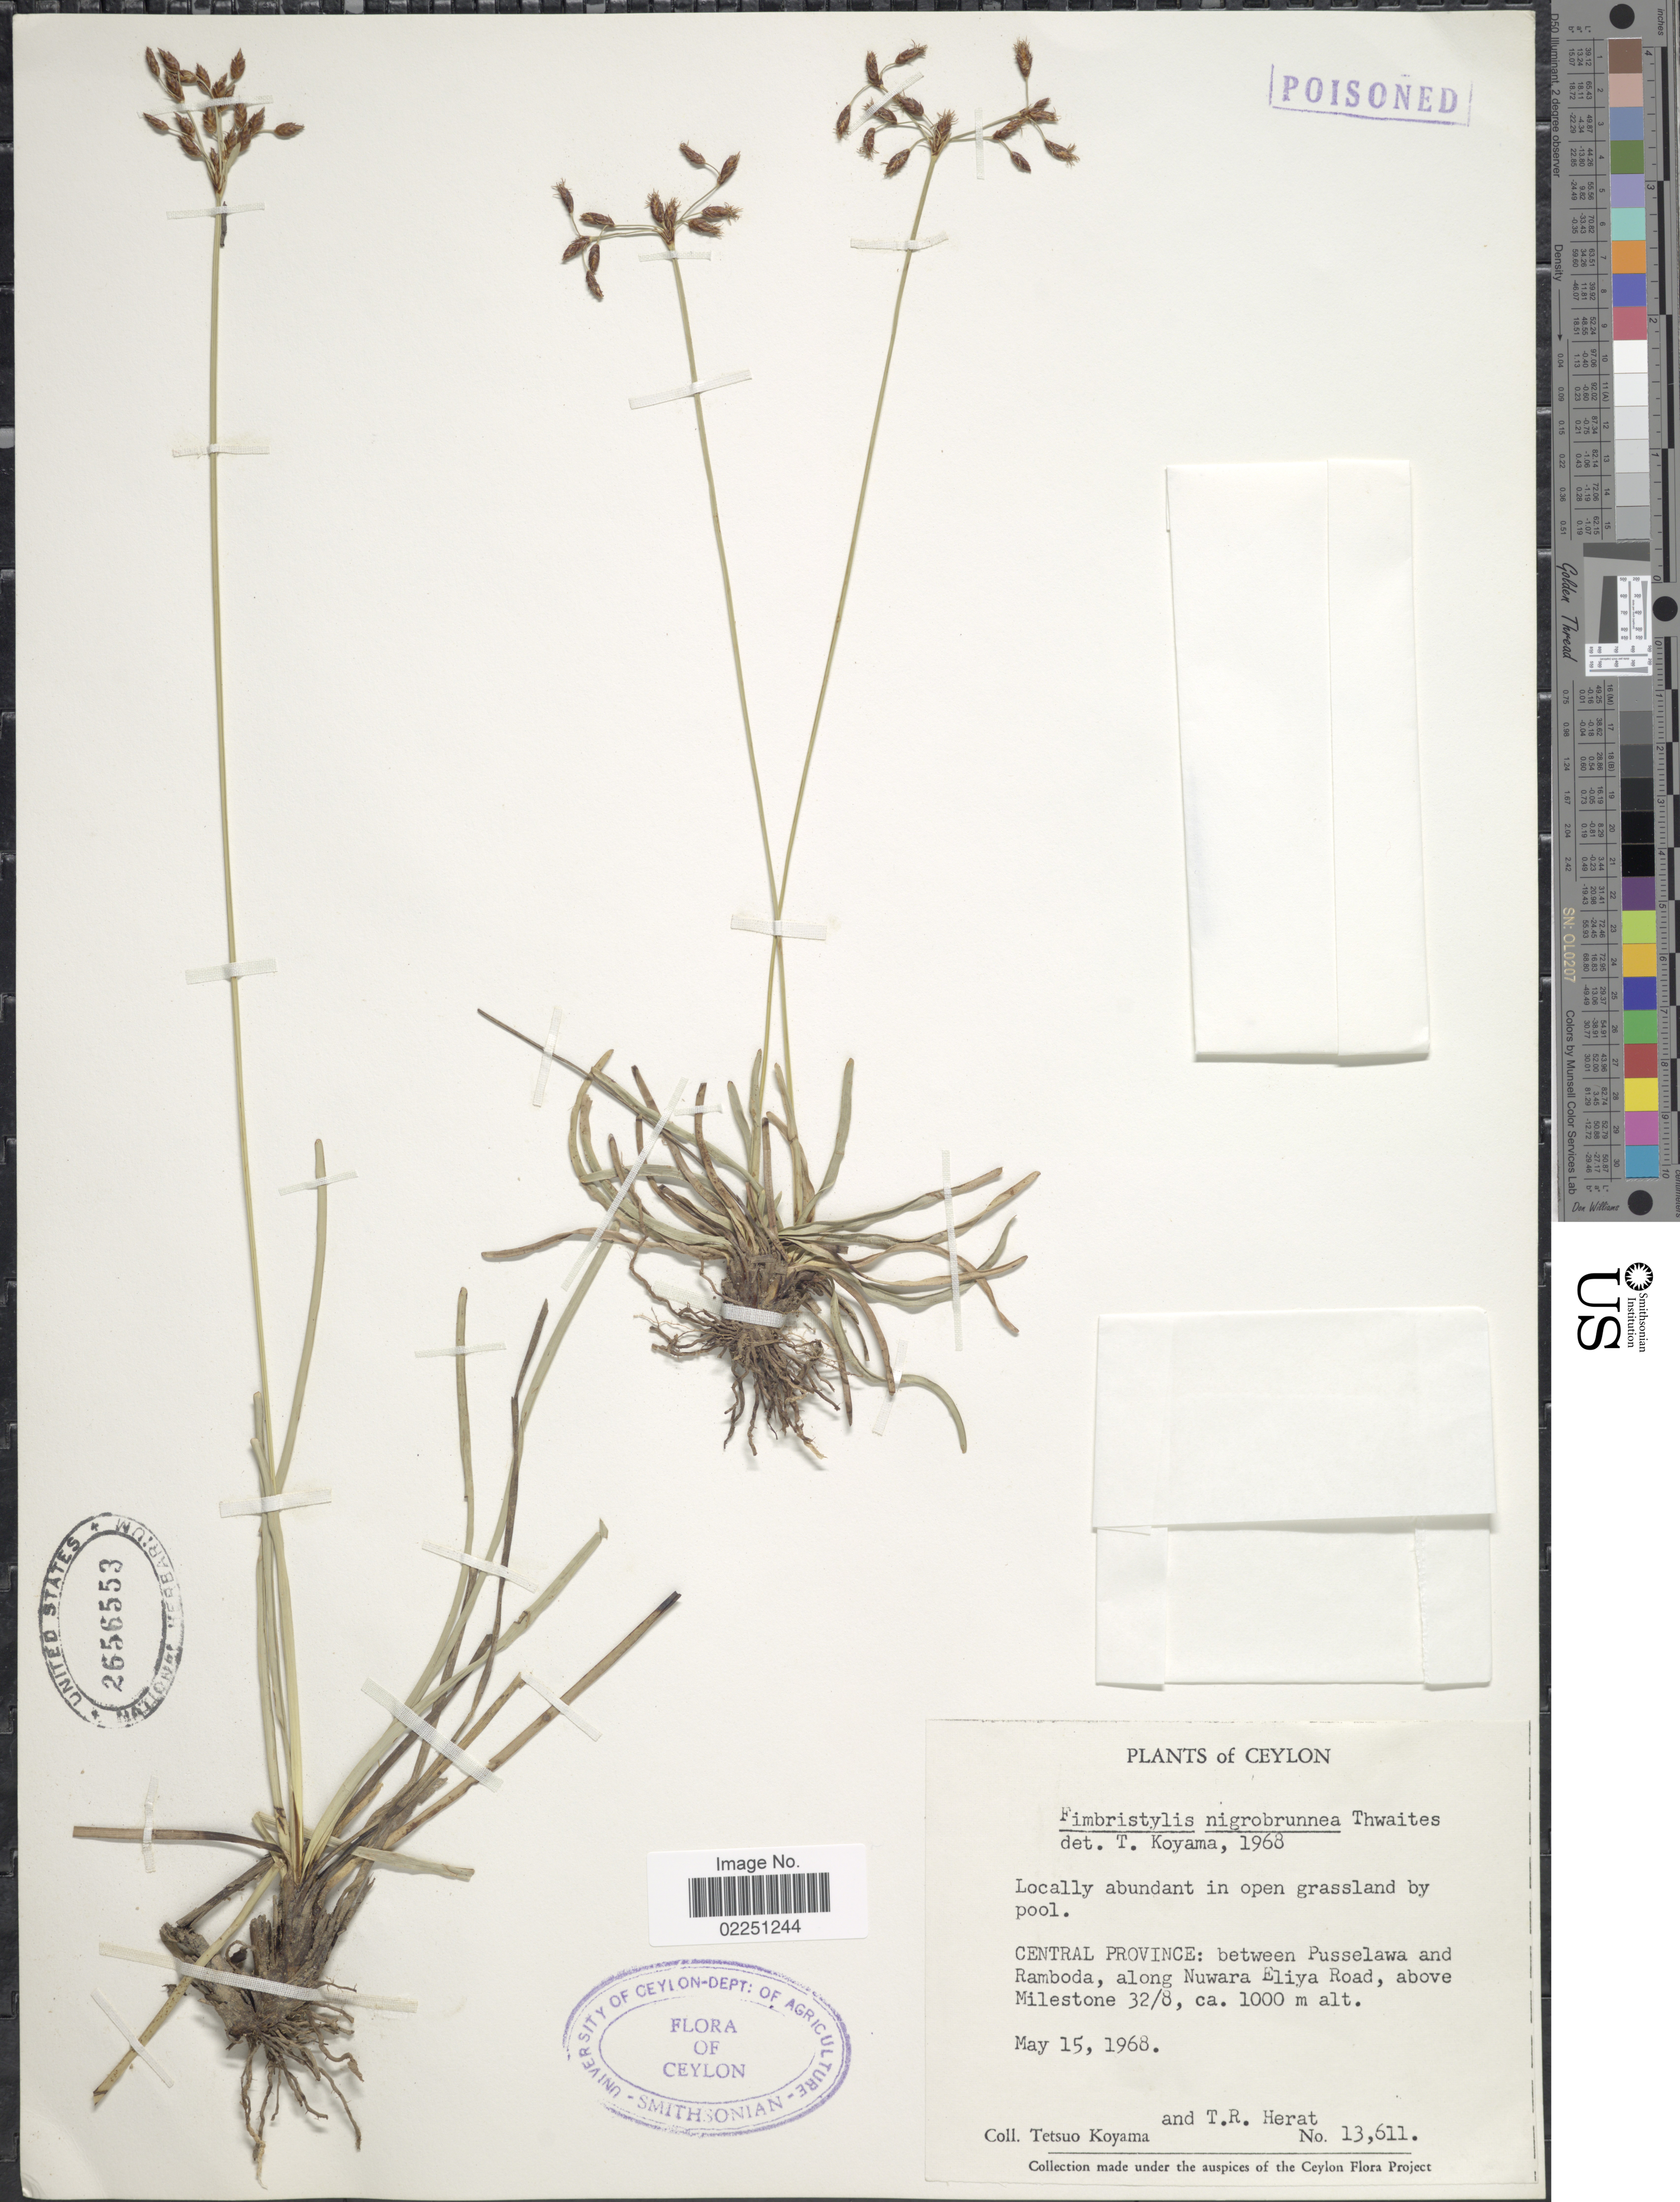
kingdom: Plantae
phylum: Tracheophyta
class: Liliopsida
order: Poales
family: Cyperaceae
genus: Fimbristylis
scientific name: Fimbristylis nigrobrunnea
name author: Thwaites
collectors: T. Koyama & T. R. Herat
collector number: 13611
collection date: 1968-05-15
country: Sri Lanka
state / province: Central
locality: Ceylon. Between Pusselawa and Tamboda, along Nuwara Eliya Road, above Milestone 32/8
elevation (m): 1000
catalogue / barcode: US 2656553